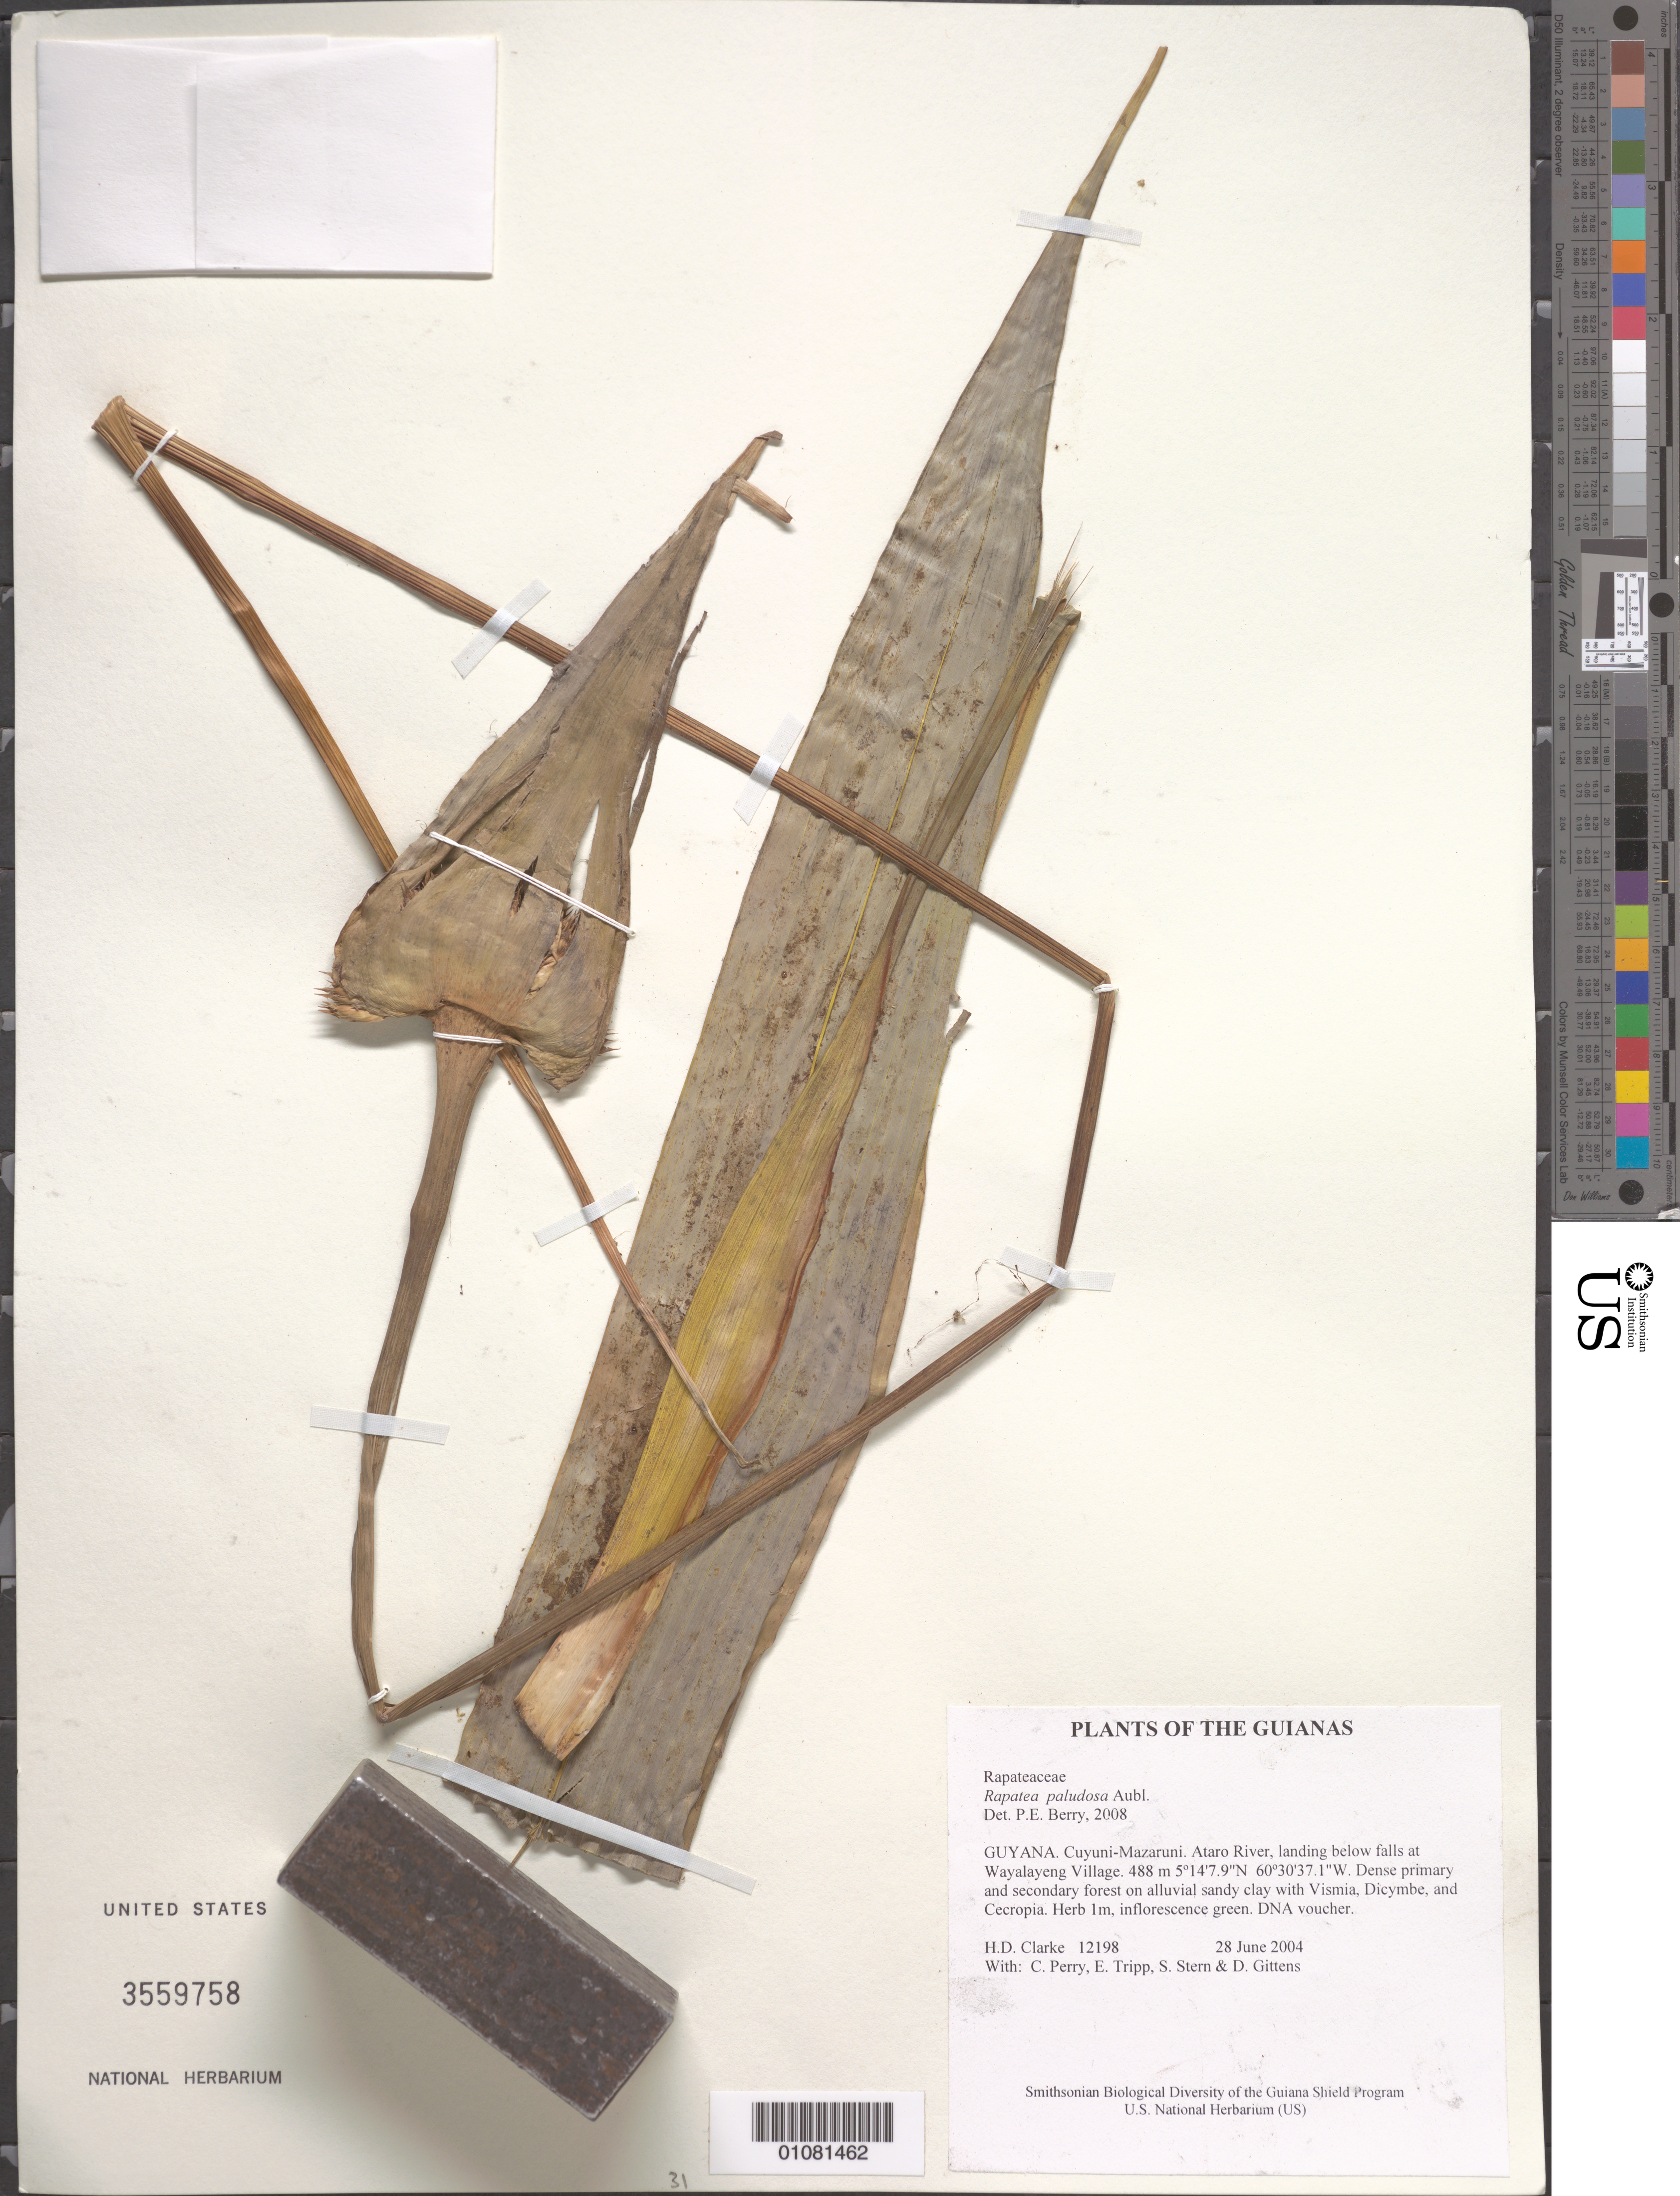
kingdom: Plantae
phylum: Tracheophyta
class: Liliopsida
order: Poales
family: Rapateaceae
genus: Rapatea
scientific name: Rapatea paludosa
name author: Aubl.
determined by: Berry, P. E., (WIS), University of Wisconsin - Madison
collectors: H. D. Clarke, C. Perry, E. Tripp, S. R. Stern & D. Gittens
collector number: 12198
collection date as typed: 28 June 2004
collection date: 2004-06-28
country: Guyana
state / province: Cuyuni-Mazaruni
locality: Ataro River, landing below falls at Wayalayeng Village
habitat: Dense primary and secondary forest on alluvial sandy clay with Vismia, Dicymbe, and Cecropia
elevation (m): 488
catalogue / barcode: US 3559758